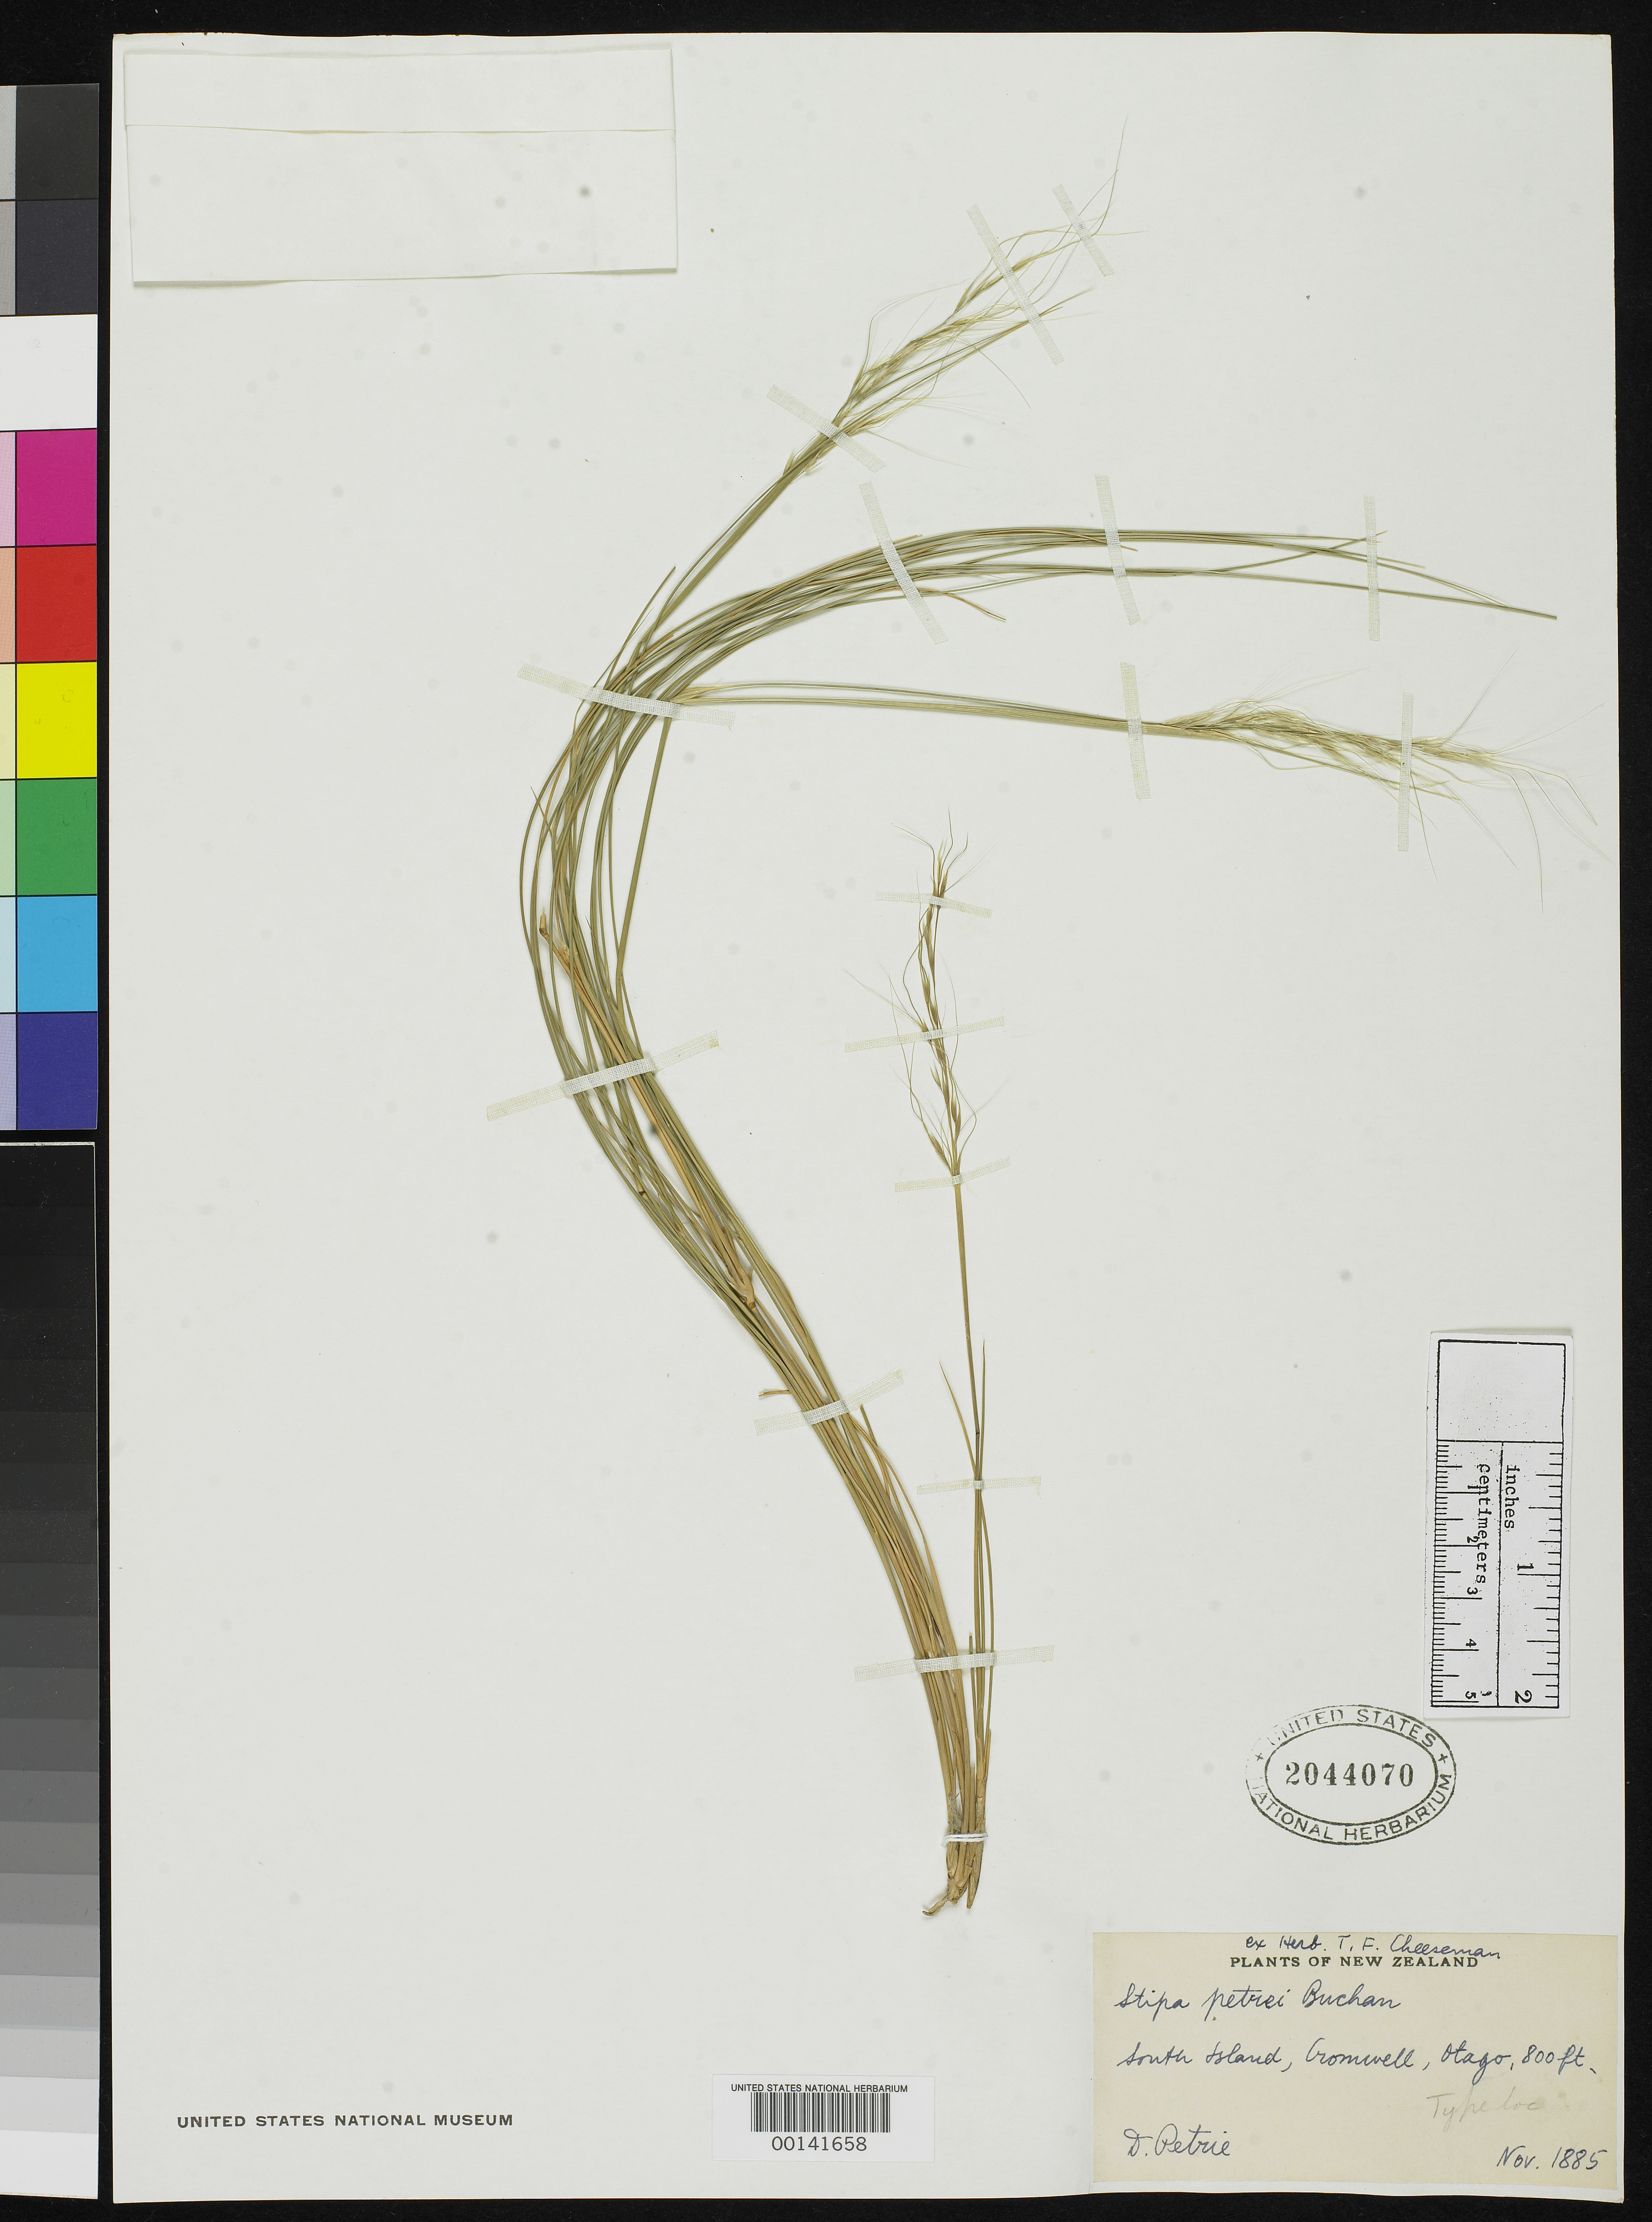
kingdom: Plantae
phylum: Tracheophyta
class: Liliopsida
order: Poales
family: Poaceae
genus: Stipa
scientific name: Stipa petrei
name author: Buchanan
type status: Isotype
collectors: D. Petrie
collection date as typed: Nov 1885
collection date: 1885-11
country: New Zealand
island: South Island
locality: Otago.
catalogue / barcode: US 2044070